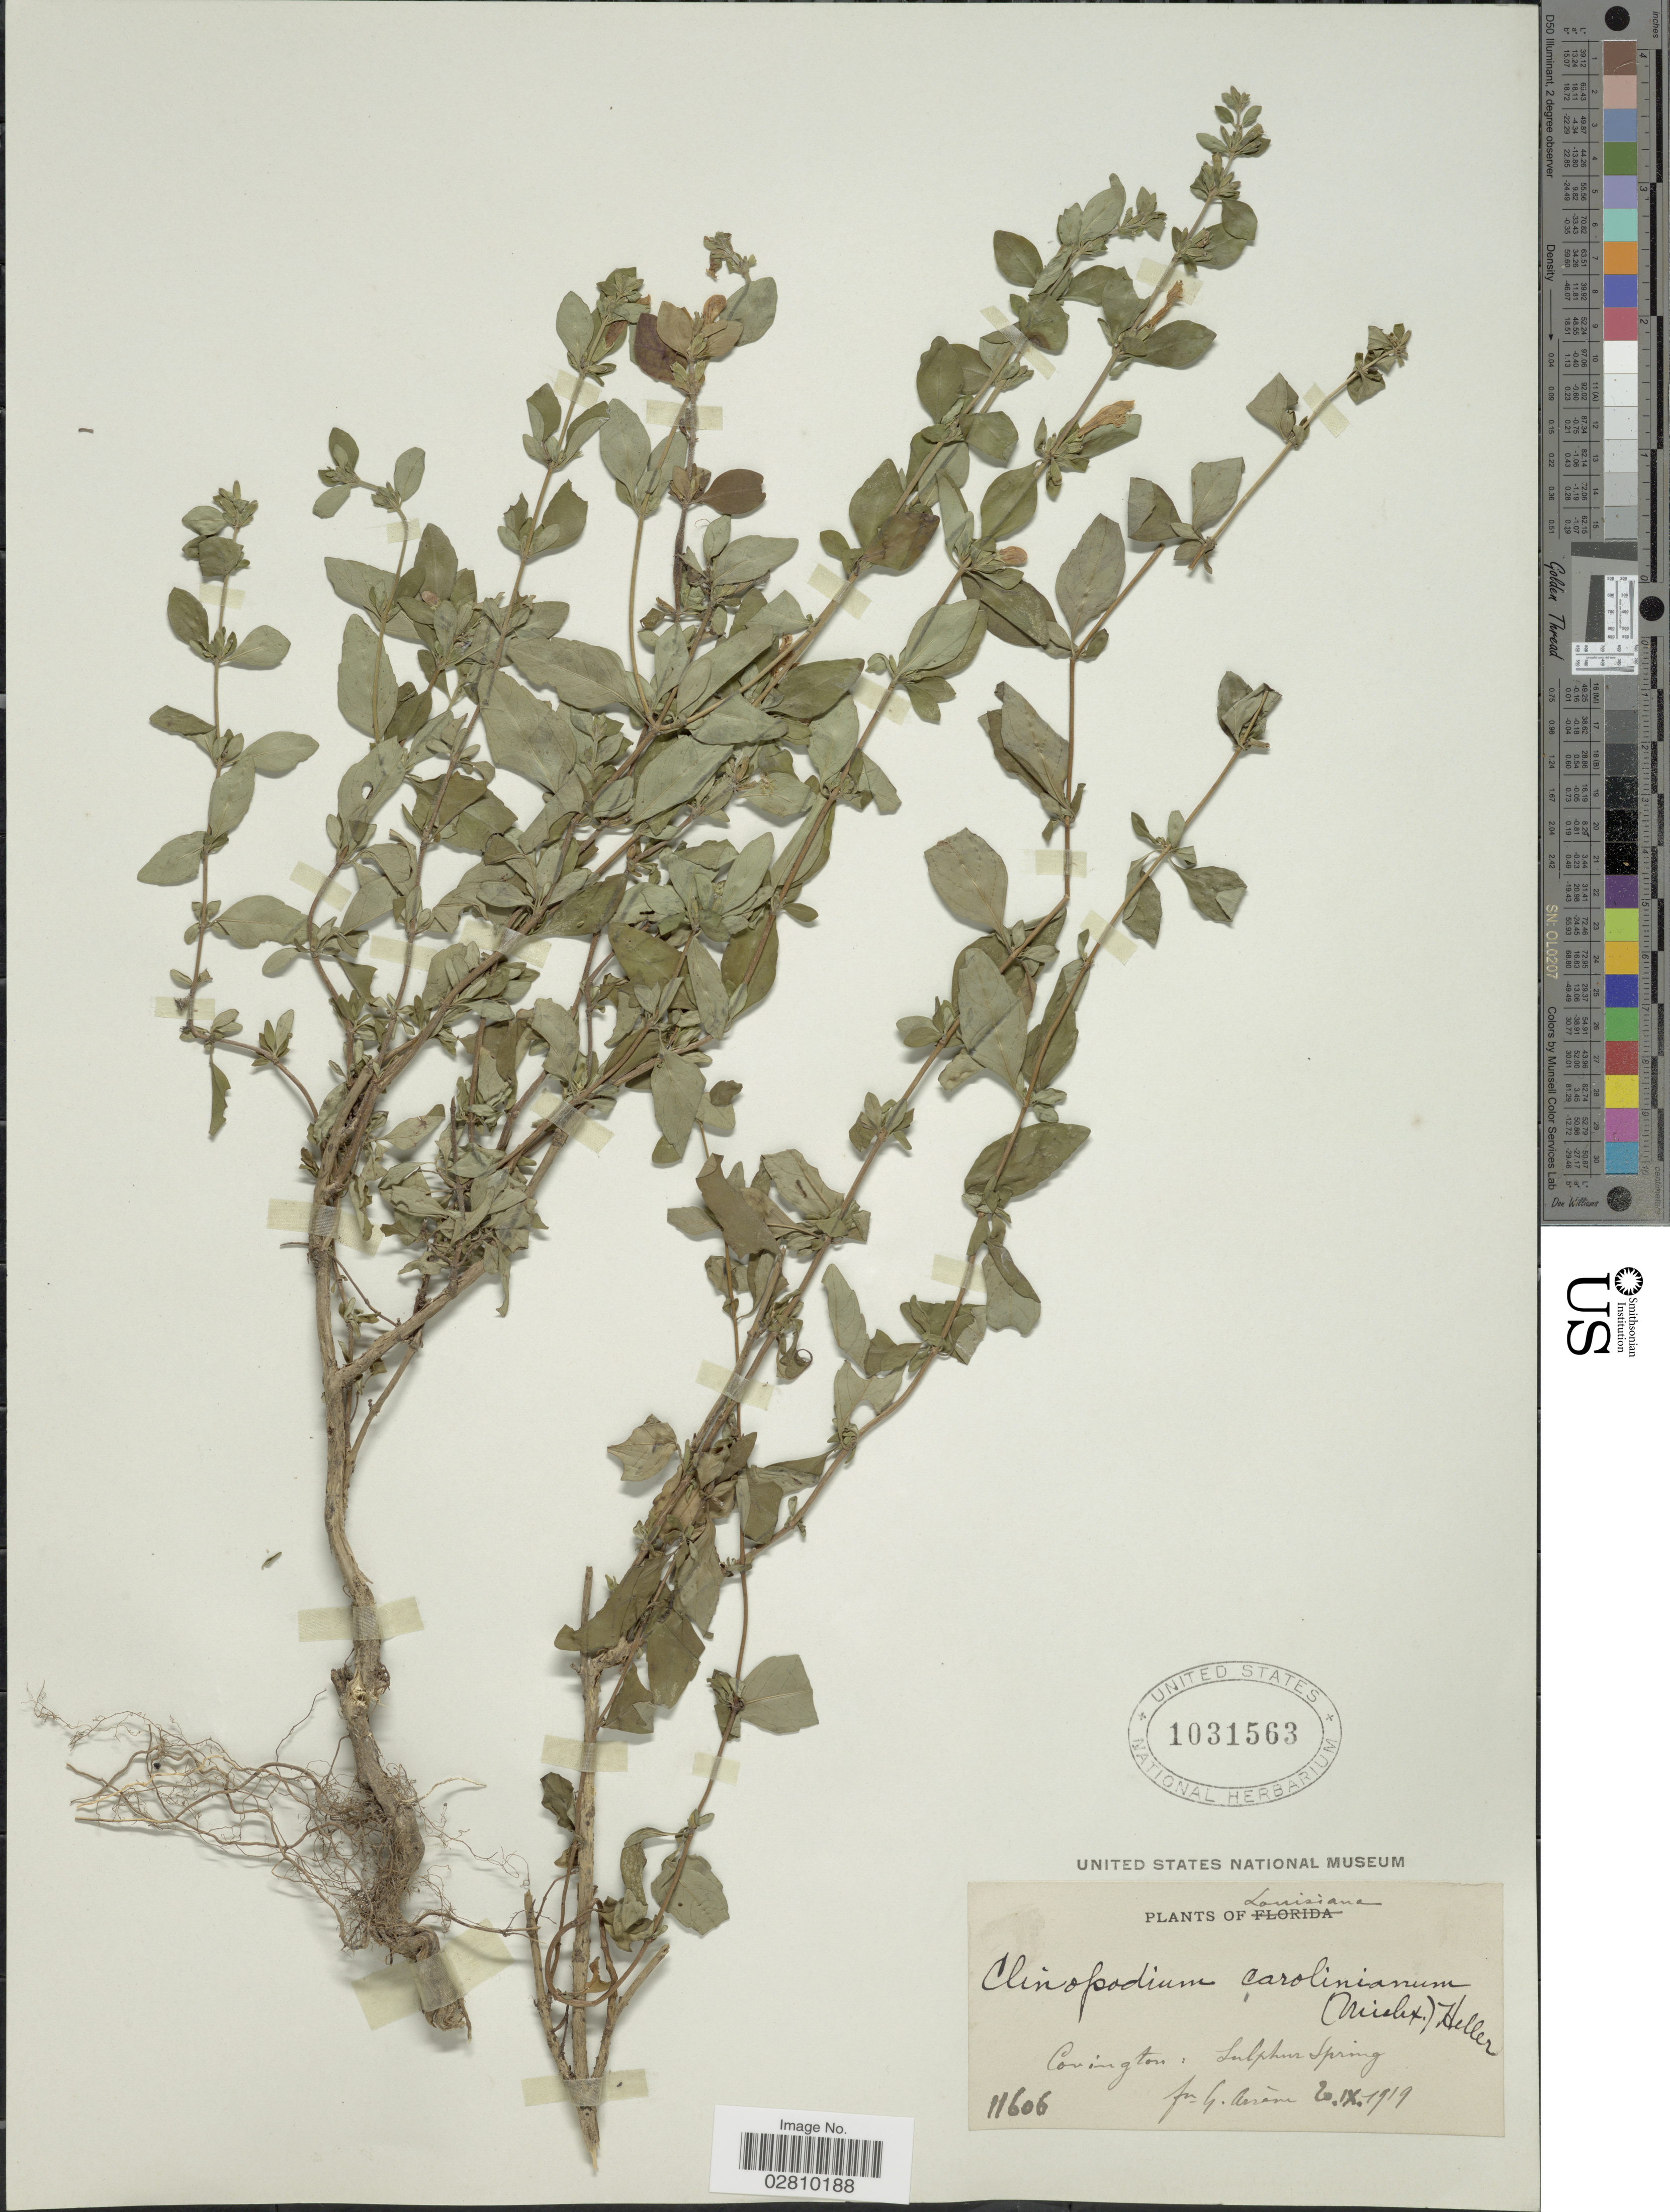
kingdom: Plantae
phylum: Tracheophyta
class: Magnoliopsida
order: Lamiales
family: Lamiaceae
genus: Clinopodium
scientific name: Clinopodium carolinianum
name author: Mill.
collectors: Bro. G. Arsène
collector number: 11606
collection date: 1919-09-20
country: United States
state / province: Louisiana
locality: Covington, Sulphur Spring.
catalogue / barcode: US 1031563